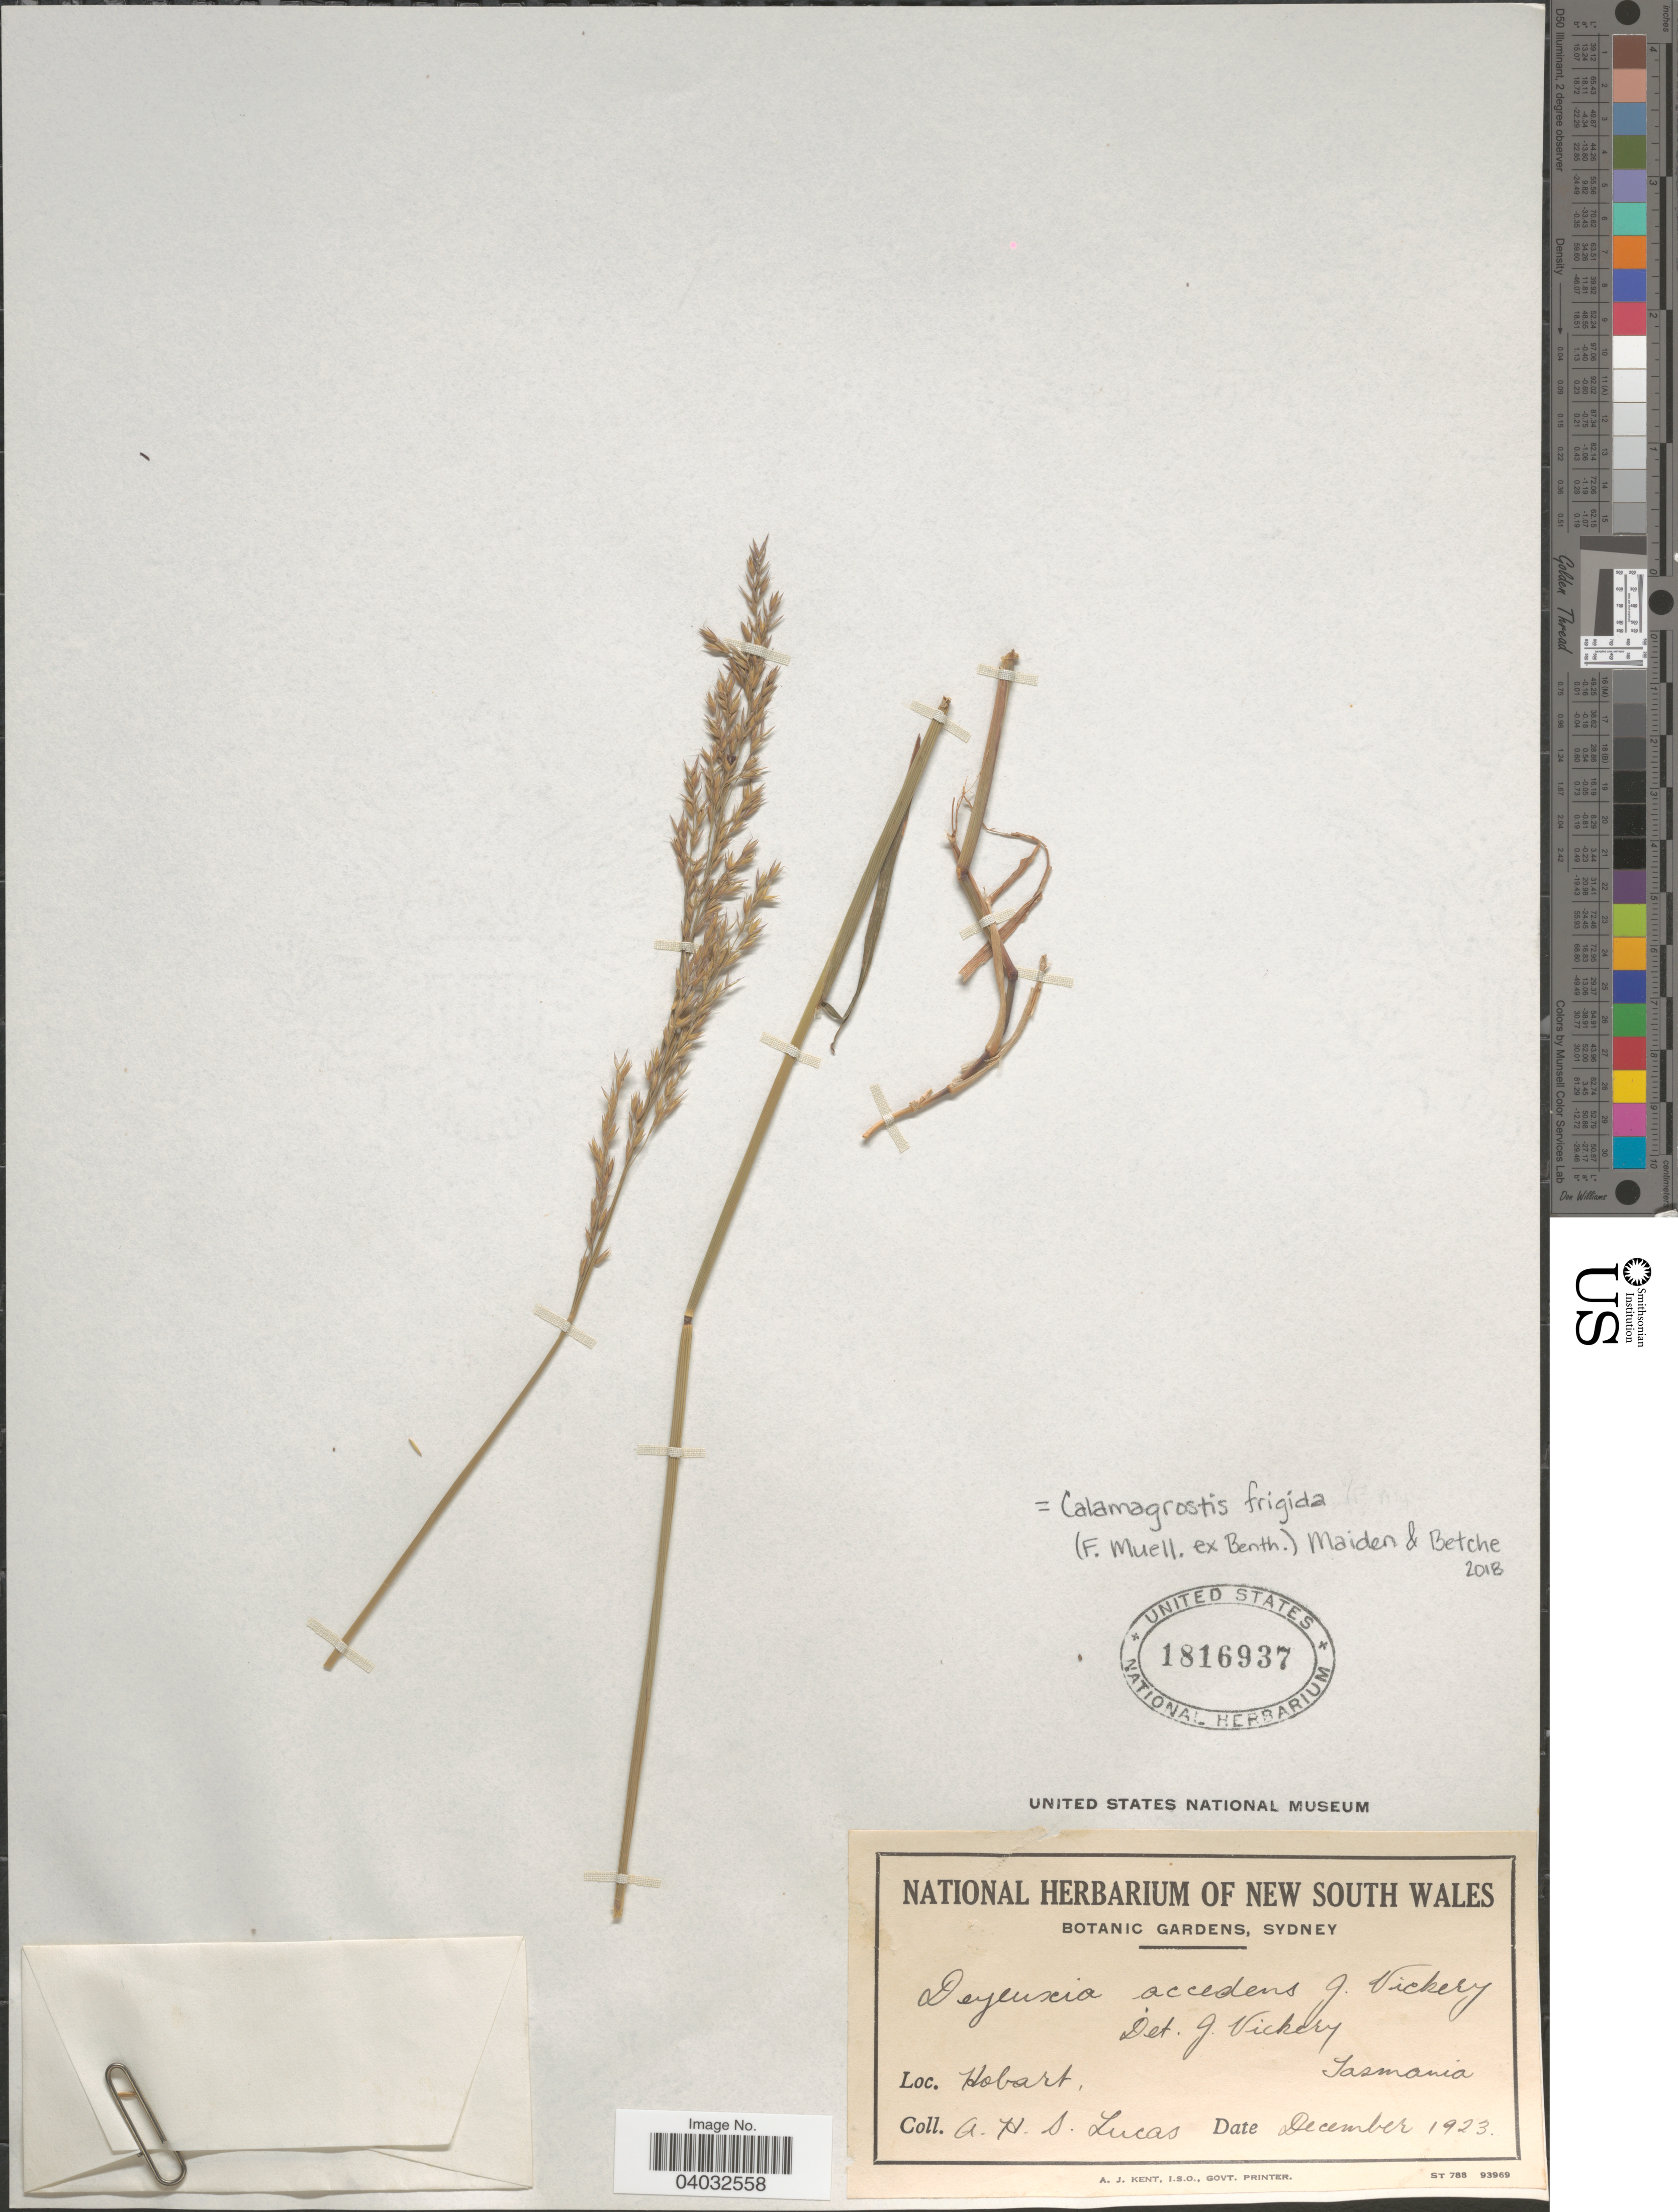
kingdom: Plantae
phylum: Tracheophyta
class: Liliopsida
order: Poales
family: Poaceae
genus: Calamagrostis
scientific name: Calamagrostis frigida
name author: (F. Muell. ex Benth.) Maiden & Betche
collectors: A. H. Lucas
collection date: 1923-12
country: Australia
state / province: Tasmania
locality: Hobart.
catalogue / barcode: US 1816937